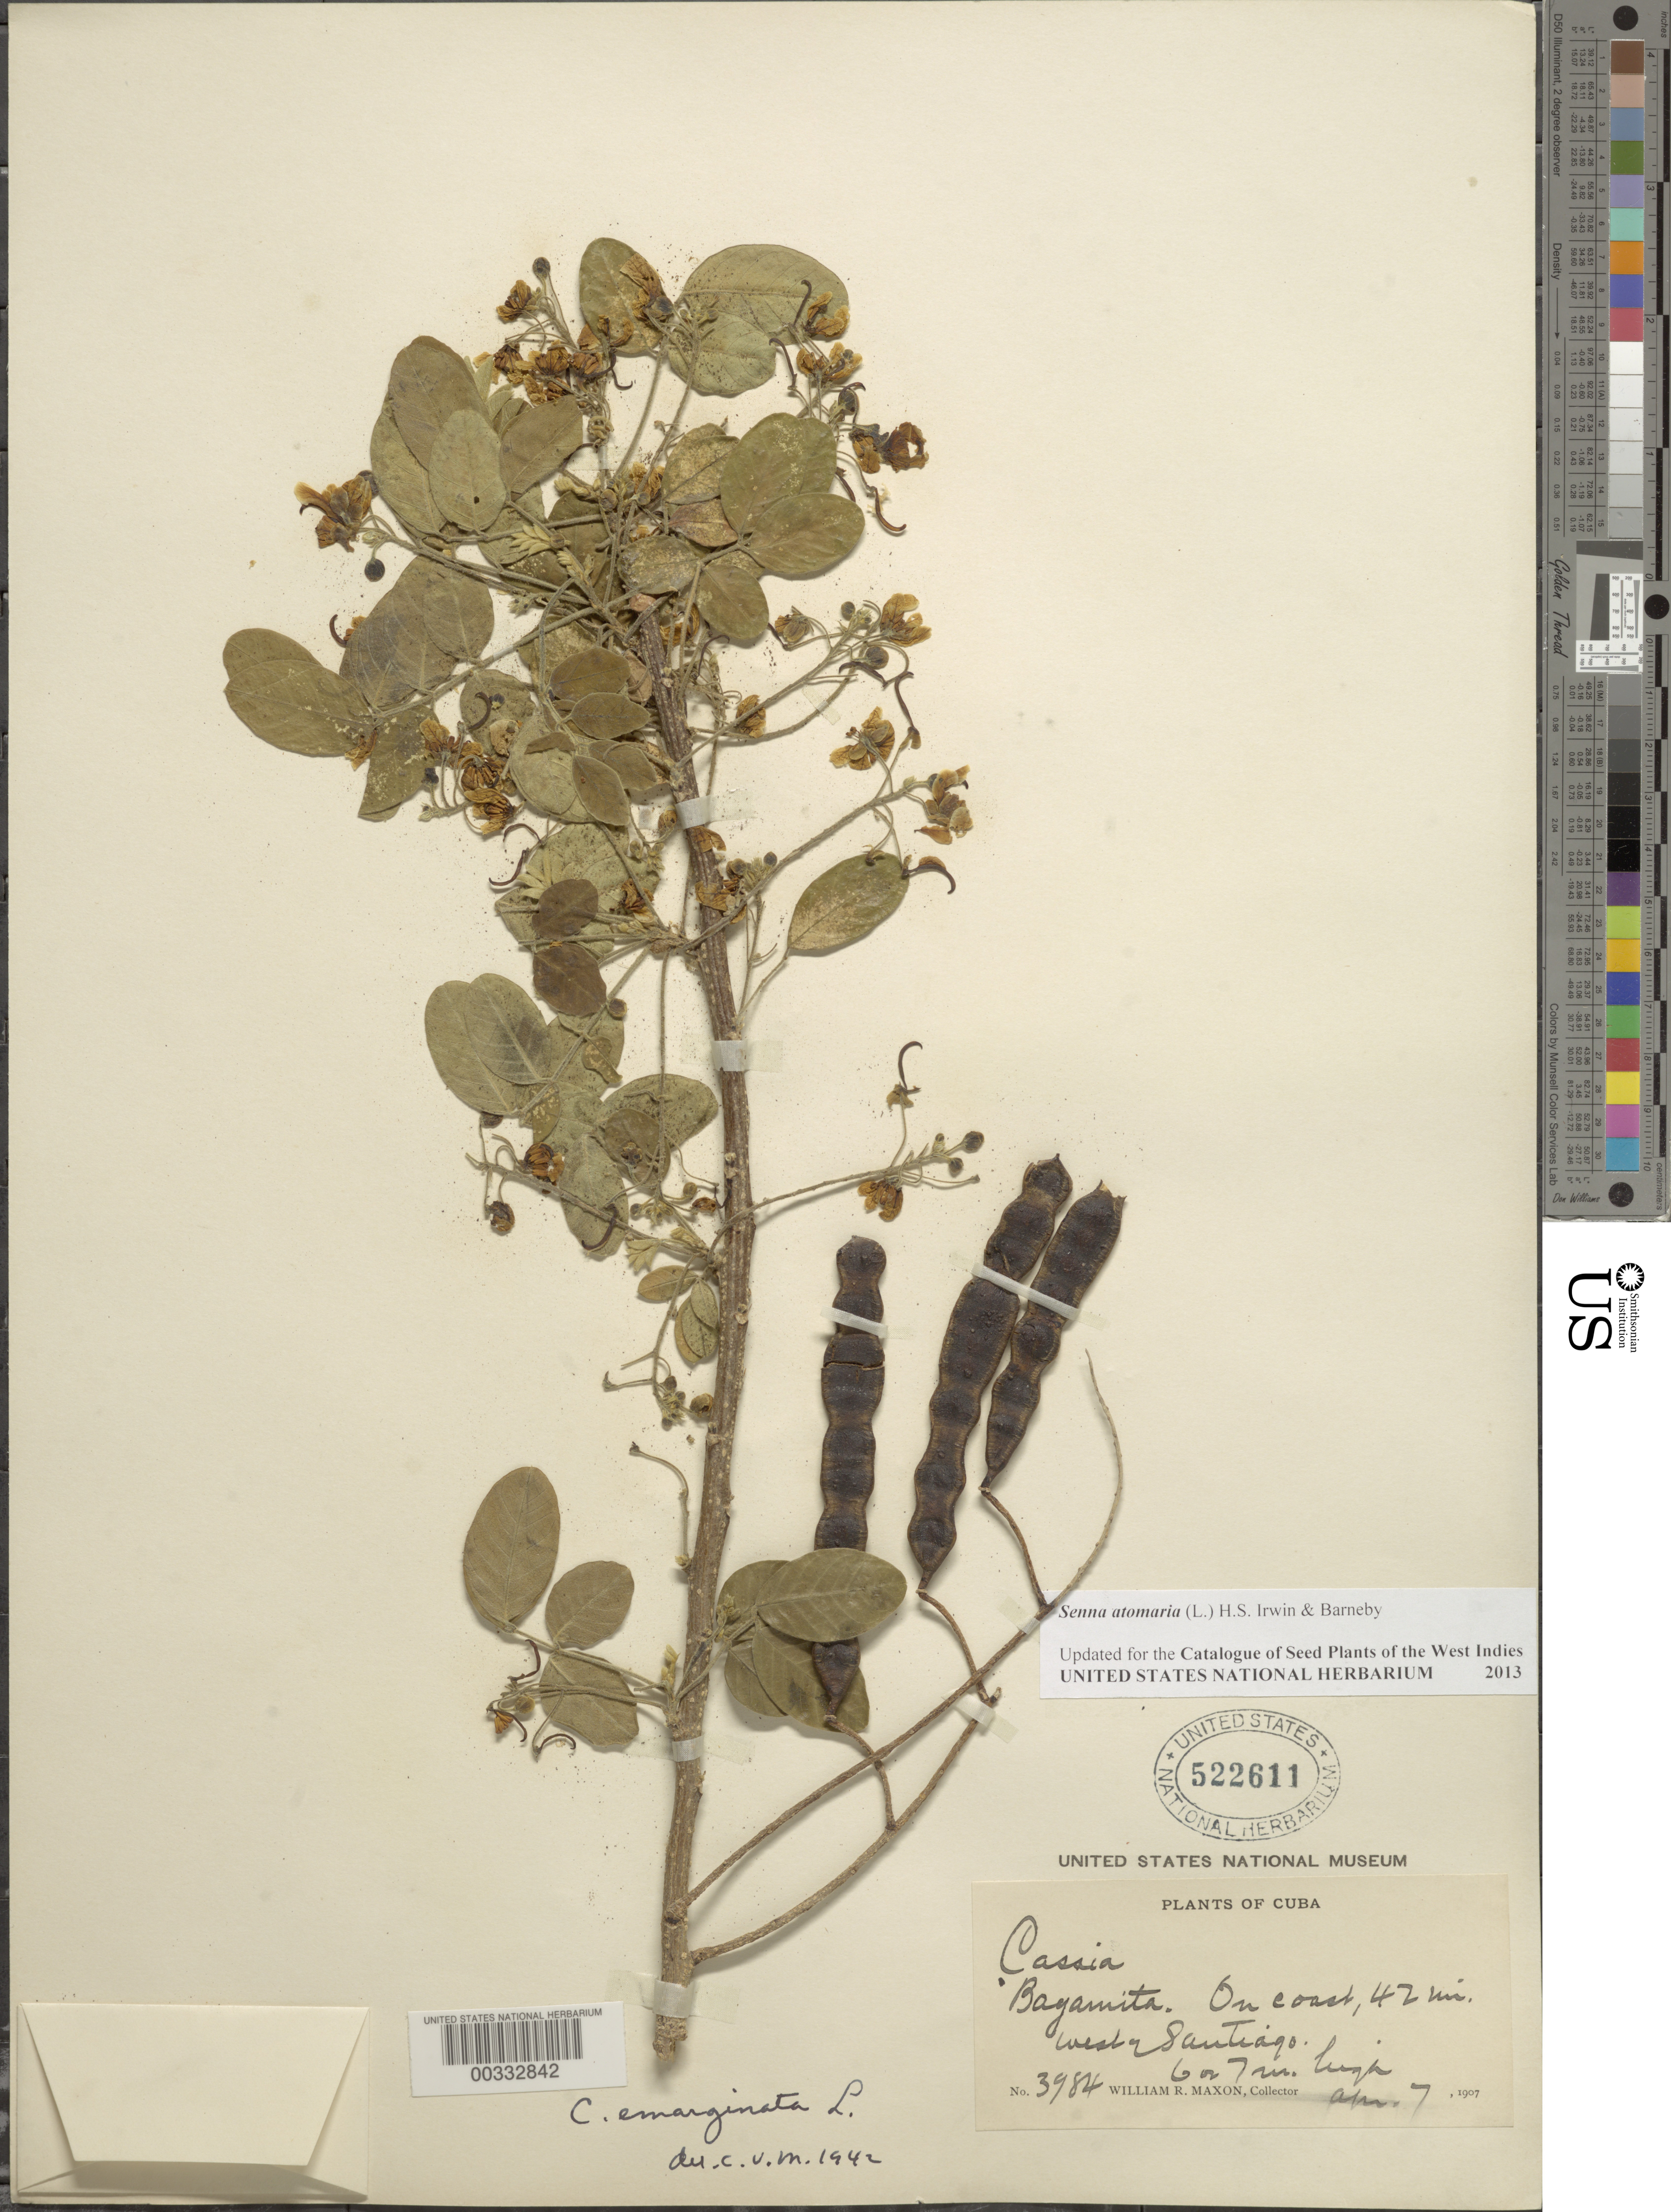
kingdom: Plantae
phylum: Tracheophyta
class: Magnoliopsida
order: Fabales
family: Fabaceae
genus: Senna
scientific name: Senna atomaria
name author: (L.) H.S. Irwin & Barneby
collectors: W. R. Maxon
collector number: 3984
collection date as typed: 07 Apr 1907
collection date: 1907-04-07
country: Cuba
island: Greater Antilles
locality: Bayamita; 42 mi W of Santiago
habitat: On coast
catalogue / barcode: US 522611